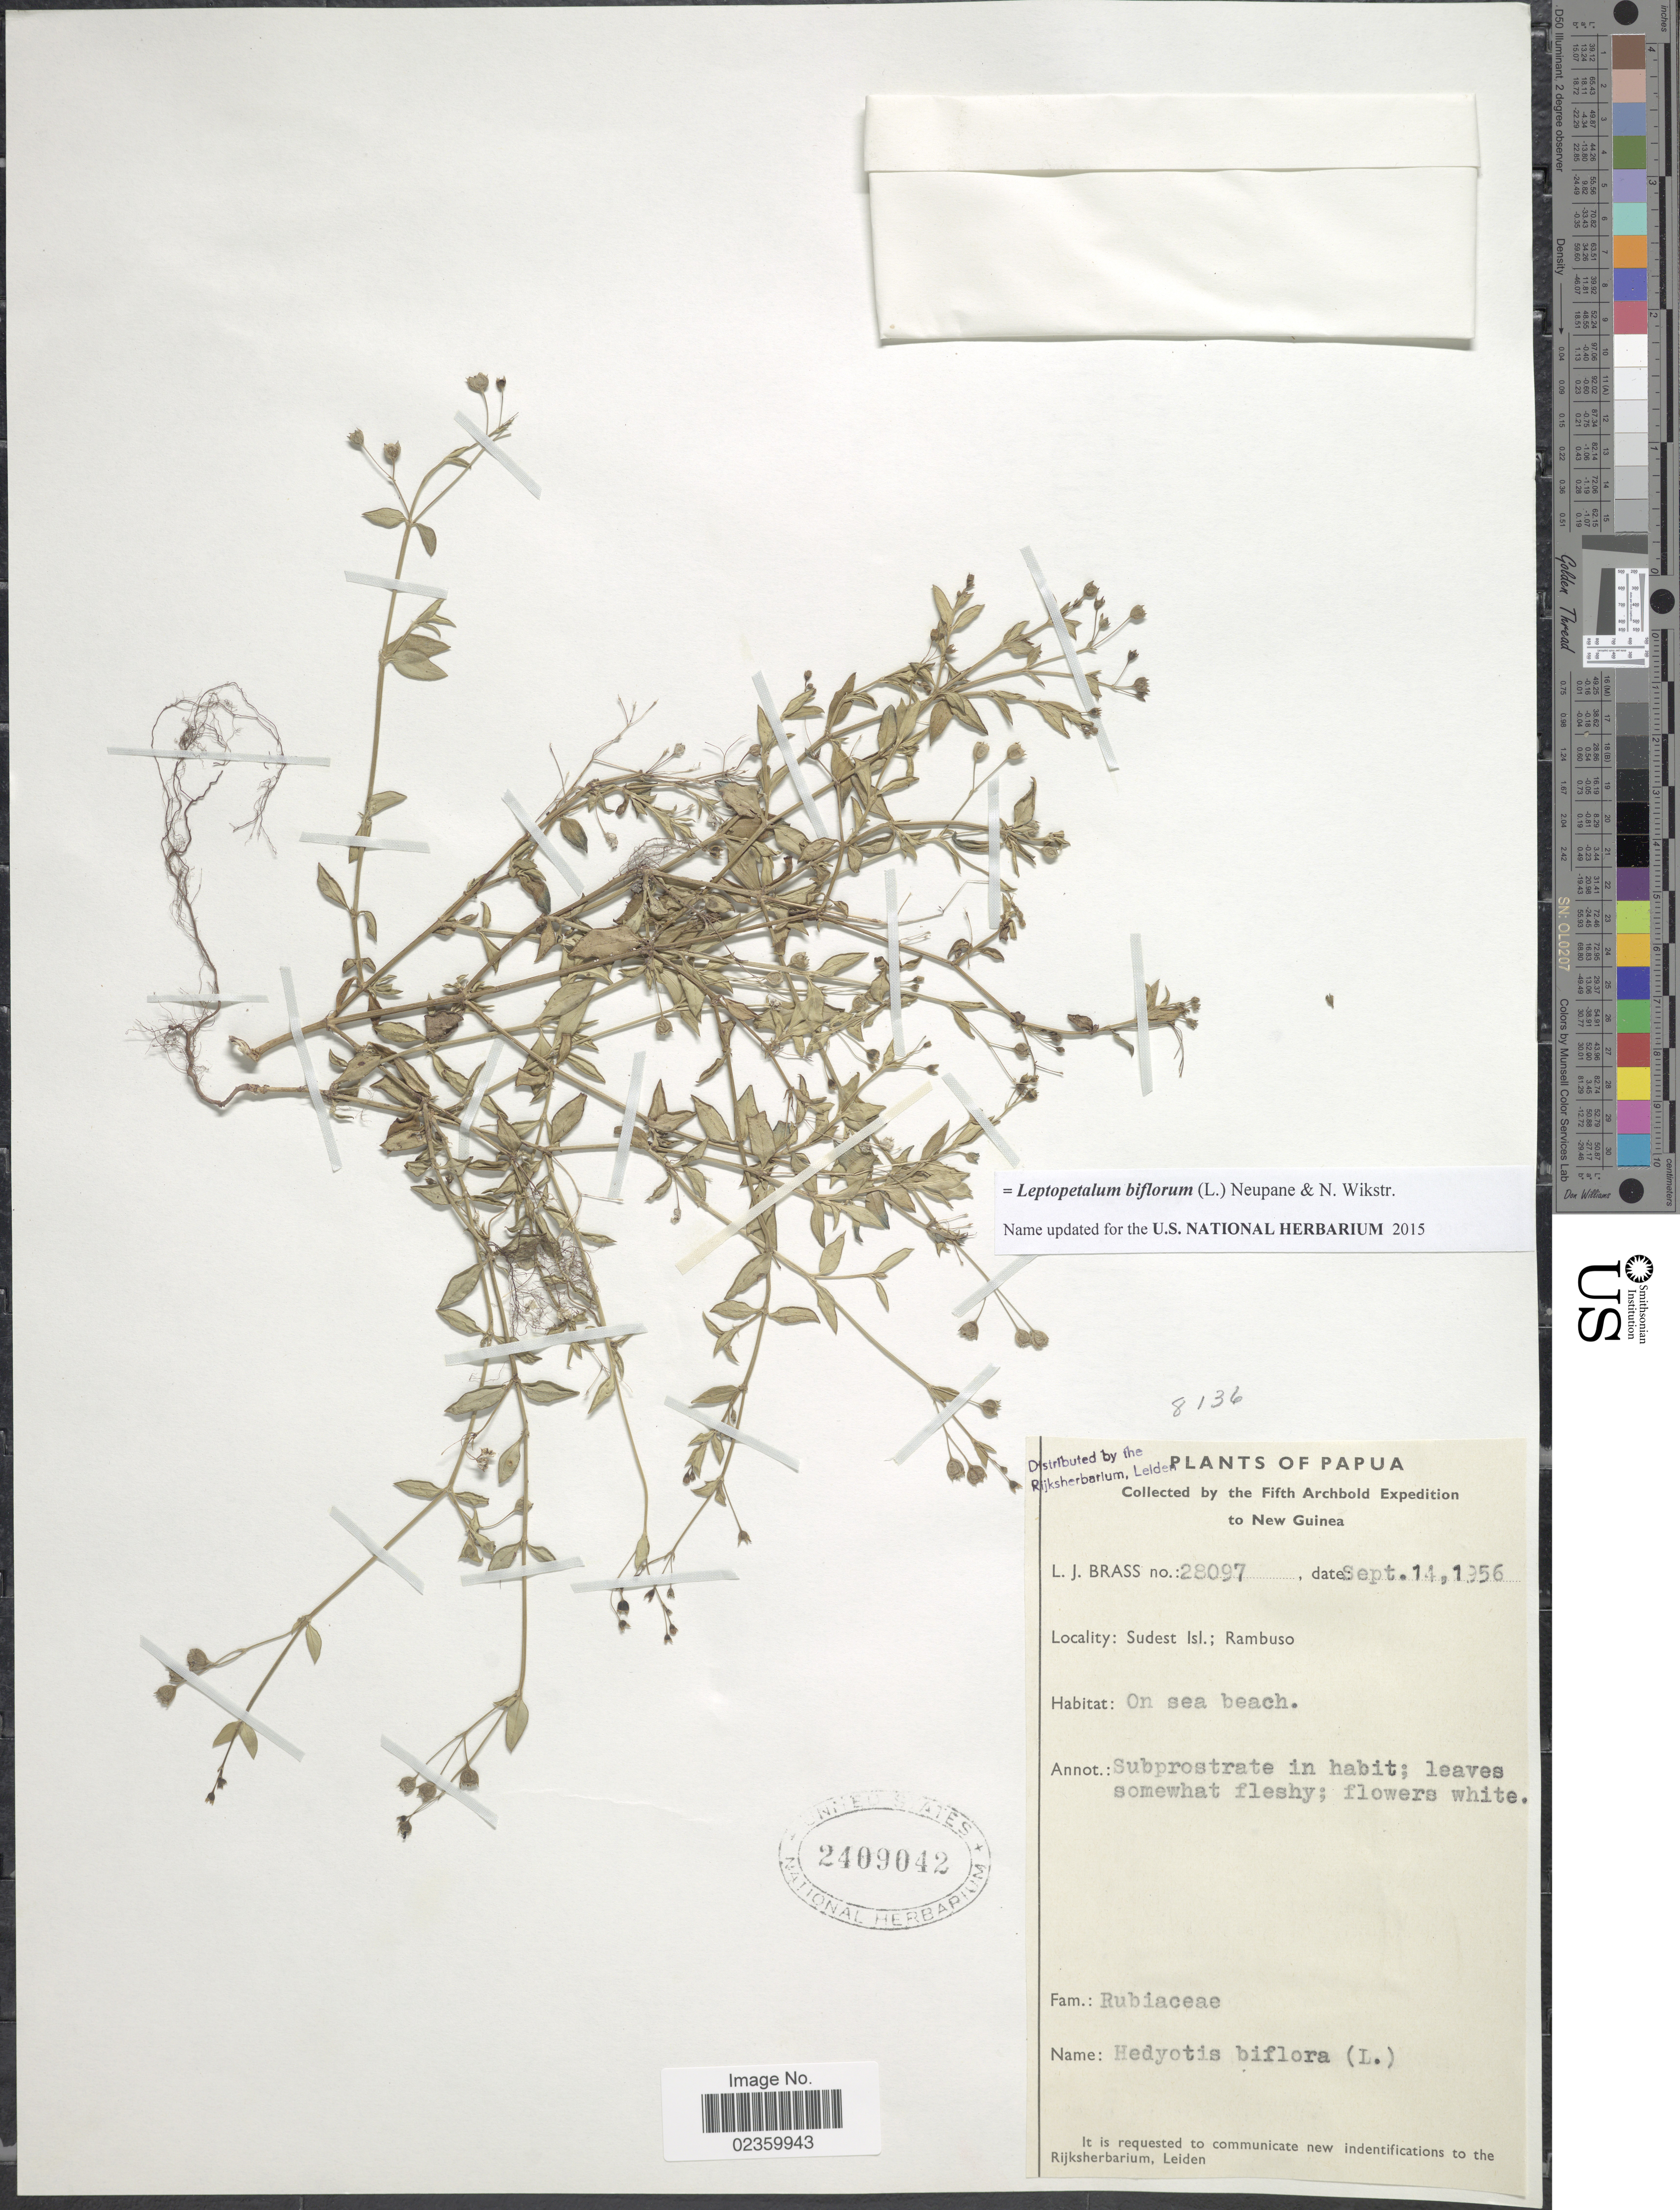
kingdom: Plantae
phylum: Tracheophyta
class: Magnoliopsida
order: Gentianales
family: Rubiaceae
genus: Leptopetalum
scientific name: Leptopetalum biflorum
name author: (L.) Neupane & N. Wikstr.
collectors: L. J. Brass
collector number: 28097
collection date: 1956-09-14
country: Papua New Guinea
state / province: Milne Bay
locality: Sudest Isl.: Rambuso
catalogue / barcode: US 2409042